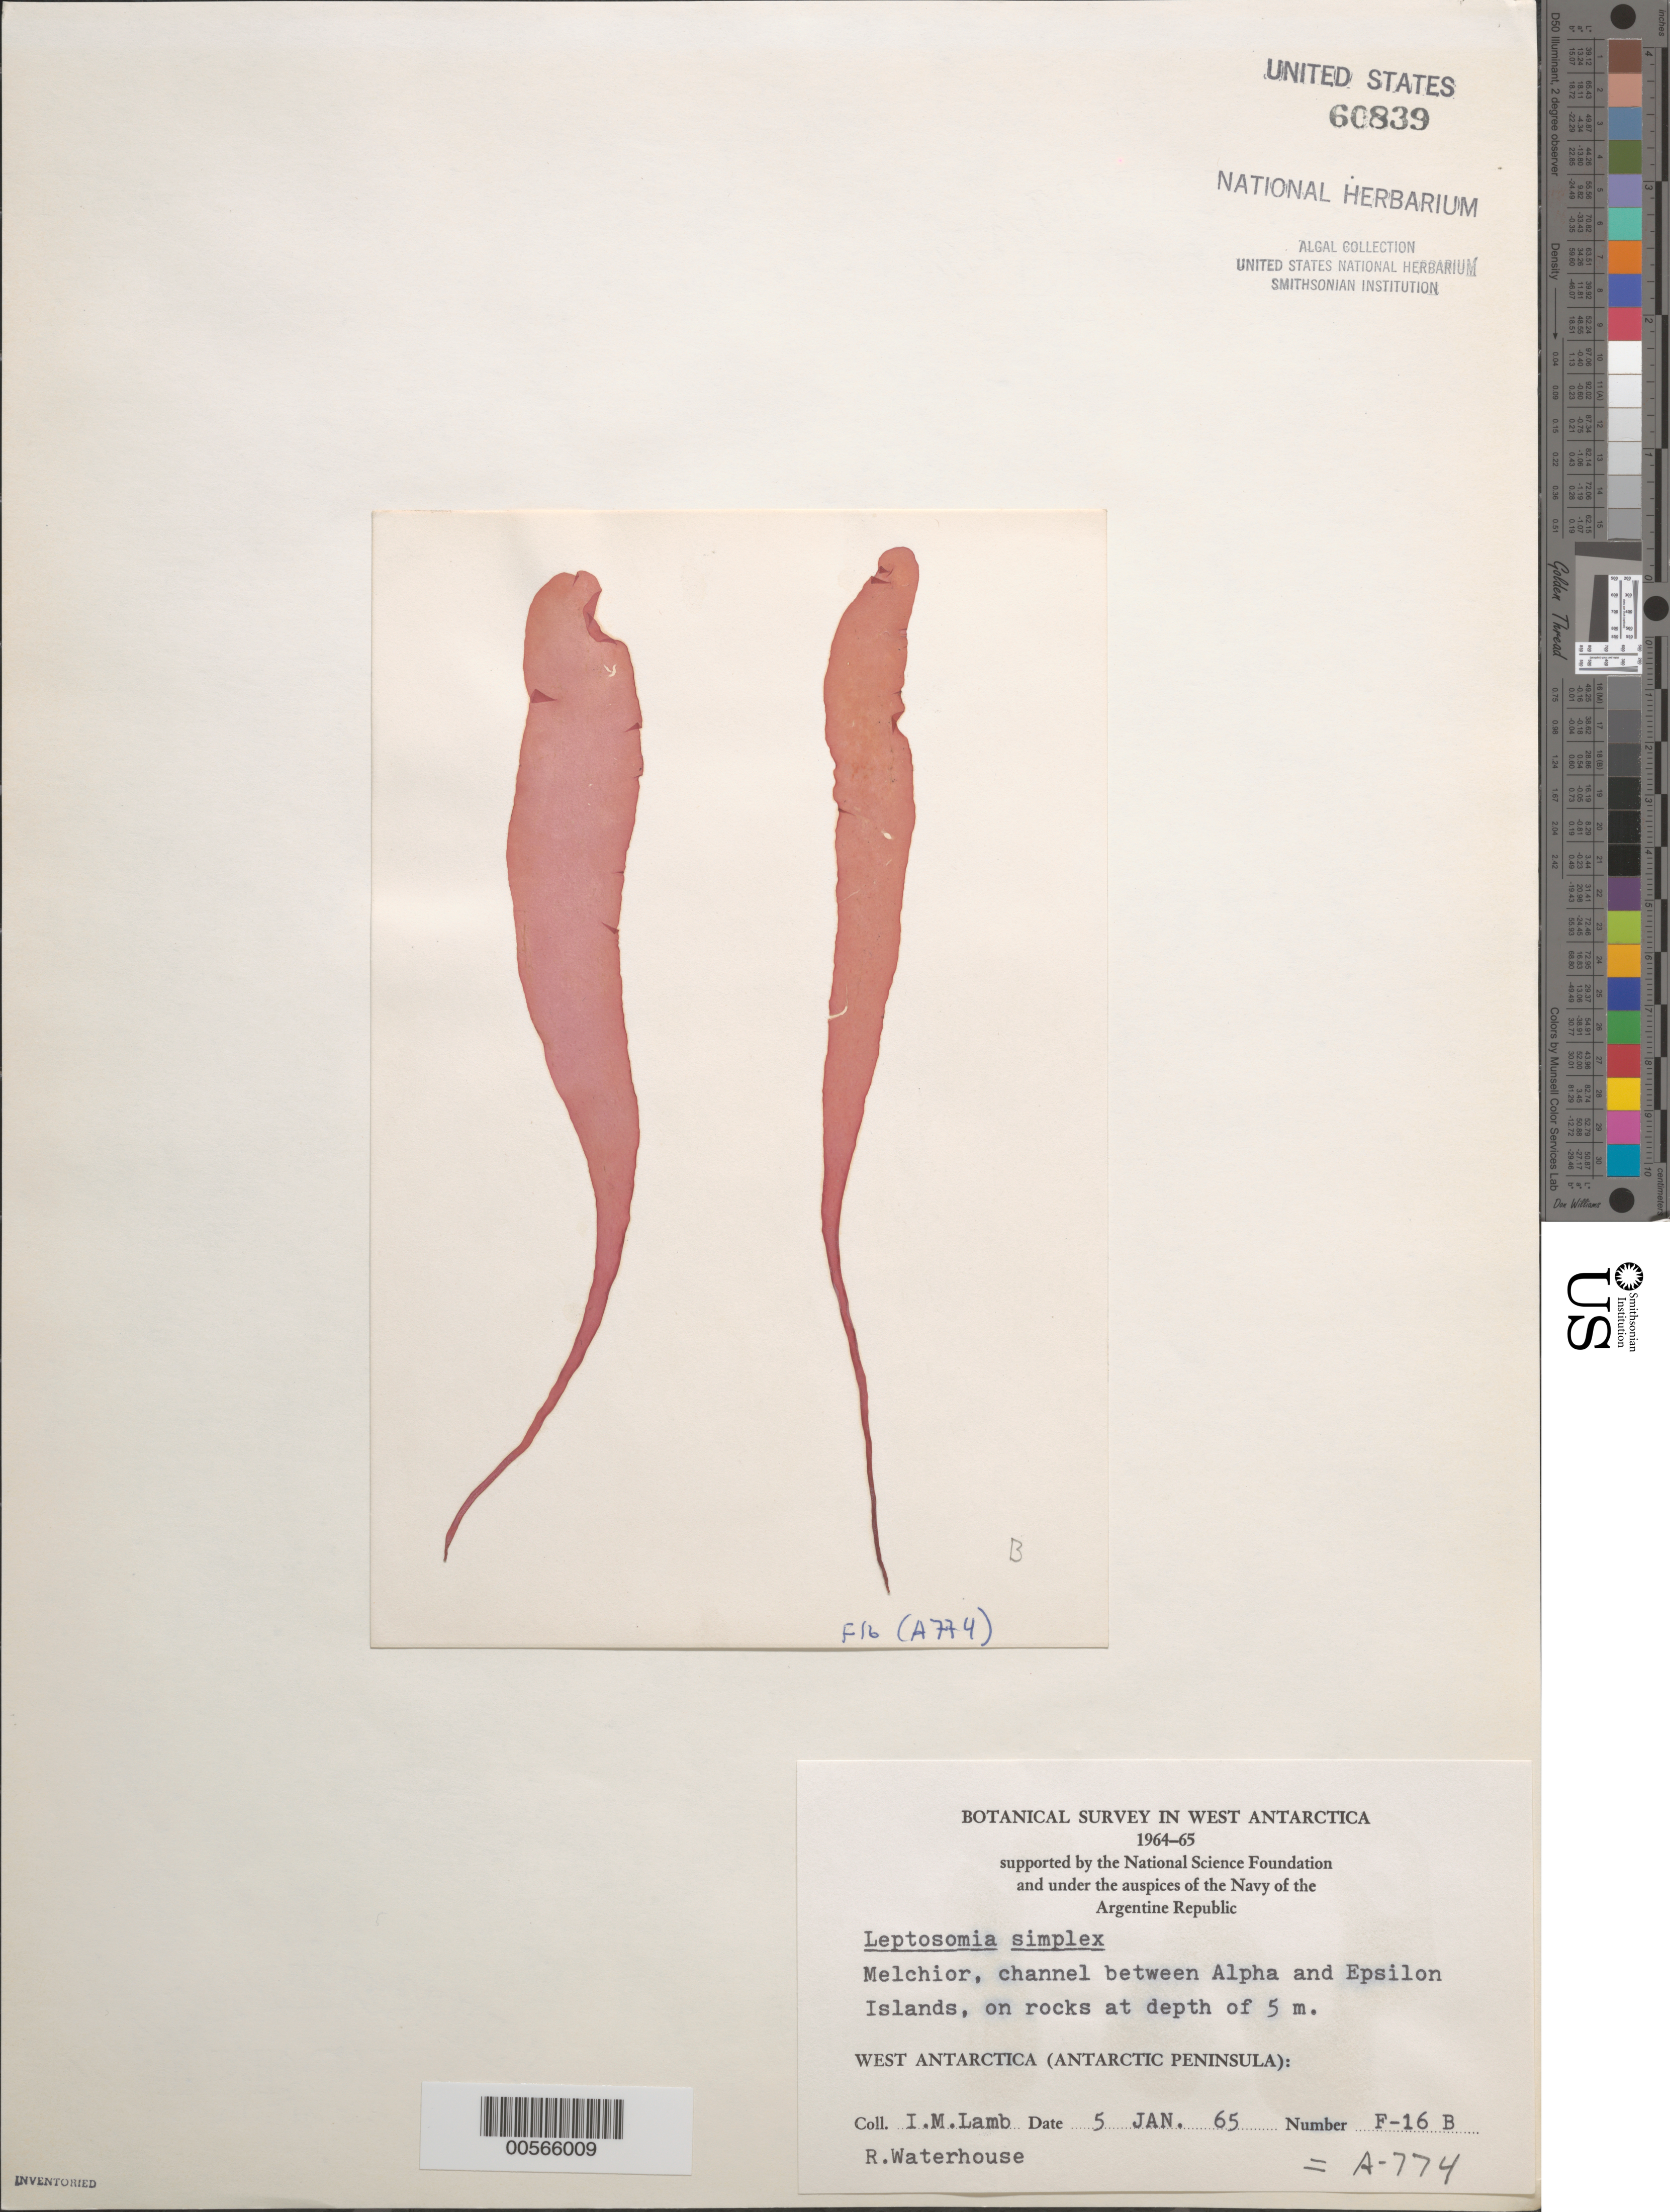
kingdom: Plantae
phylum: Rhodophyta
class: Florideophyceae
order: Palmariales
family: Palmariaceae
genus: Palmaria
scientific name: Palmaria decipiens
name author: (Reinsch) Ricker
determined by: Algae name updating Project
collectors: I. M. Lamb & R. Waterhouse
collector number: F-16b & A-774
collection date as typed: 05 Jan 1965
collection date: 1965-01-05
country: Antarctica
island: Melchior Islands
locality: Channel between Alpha Island and Epsilon Island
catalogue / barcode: US 60839